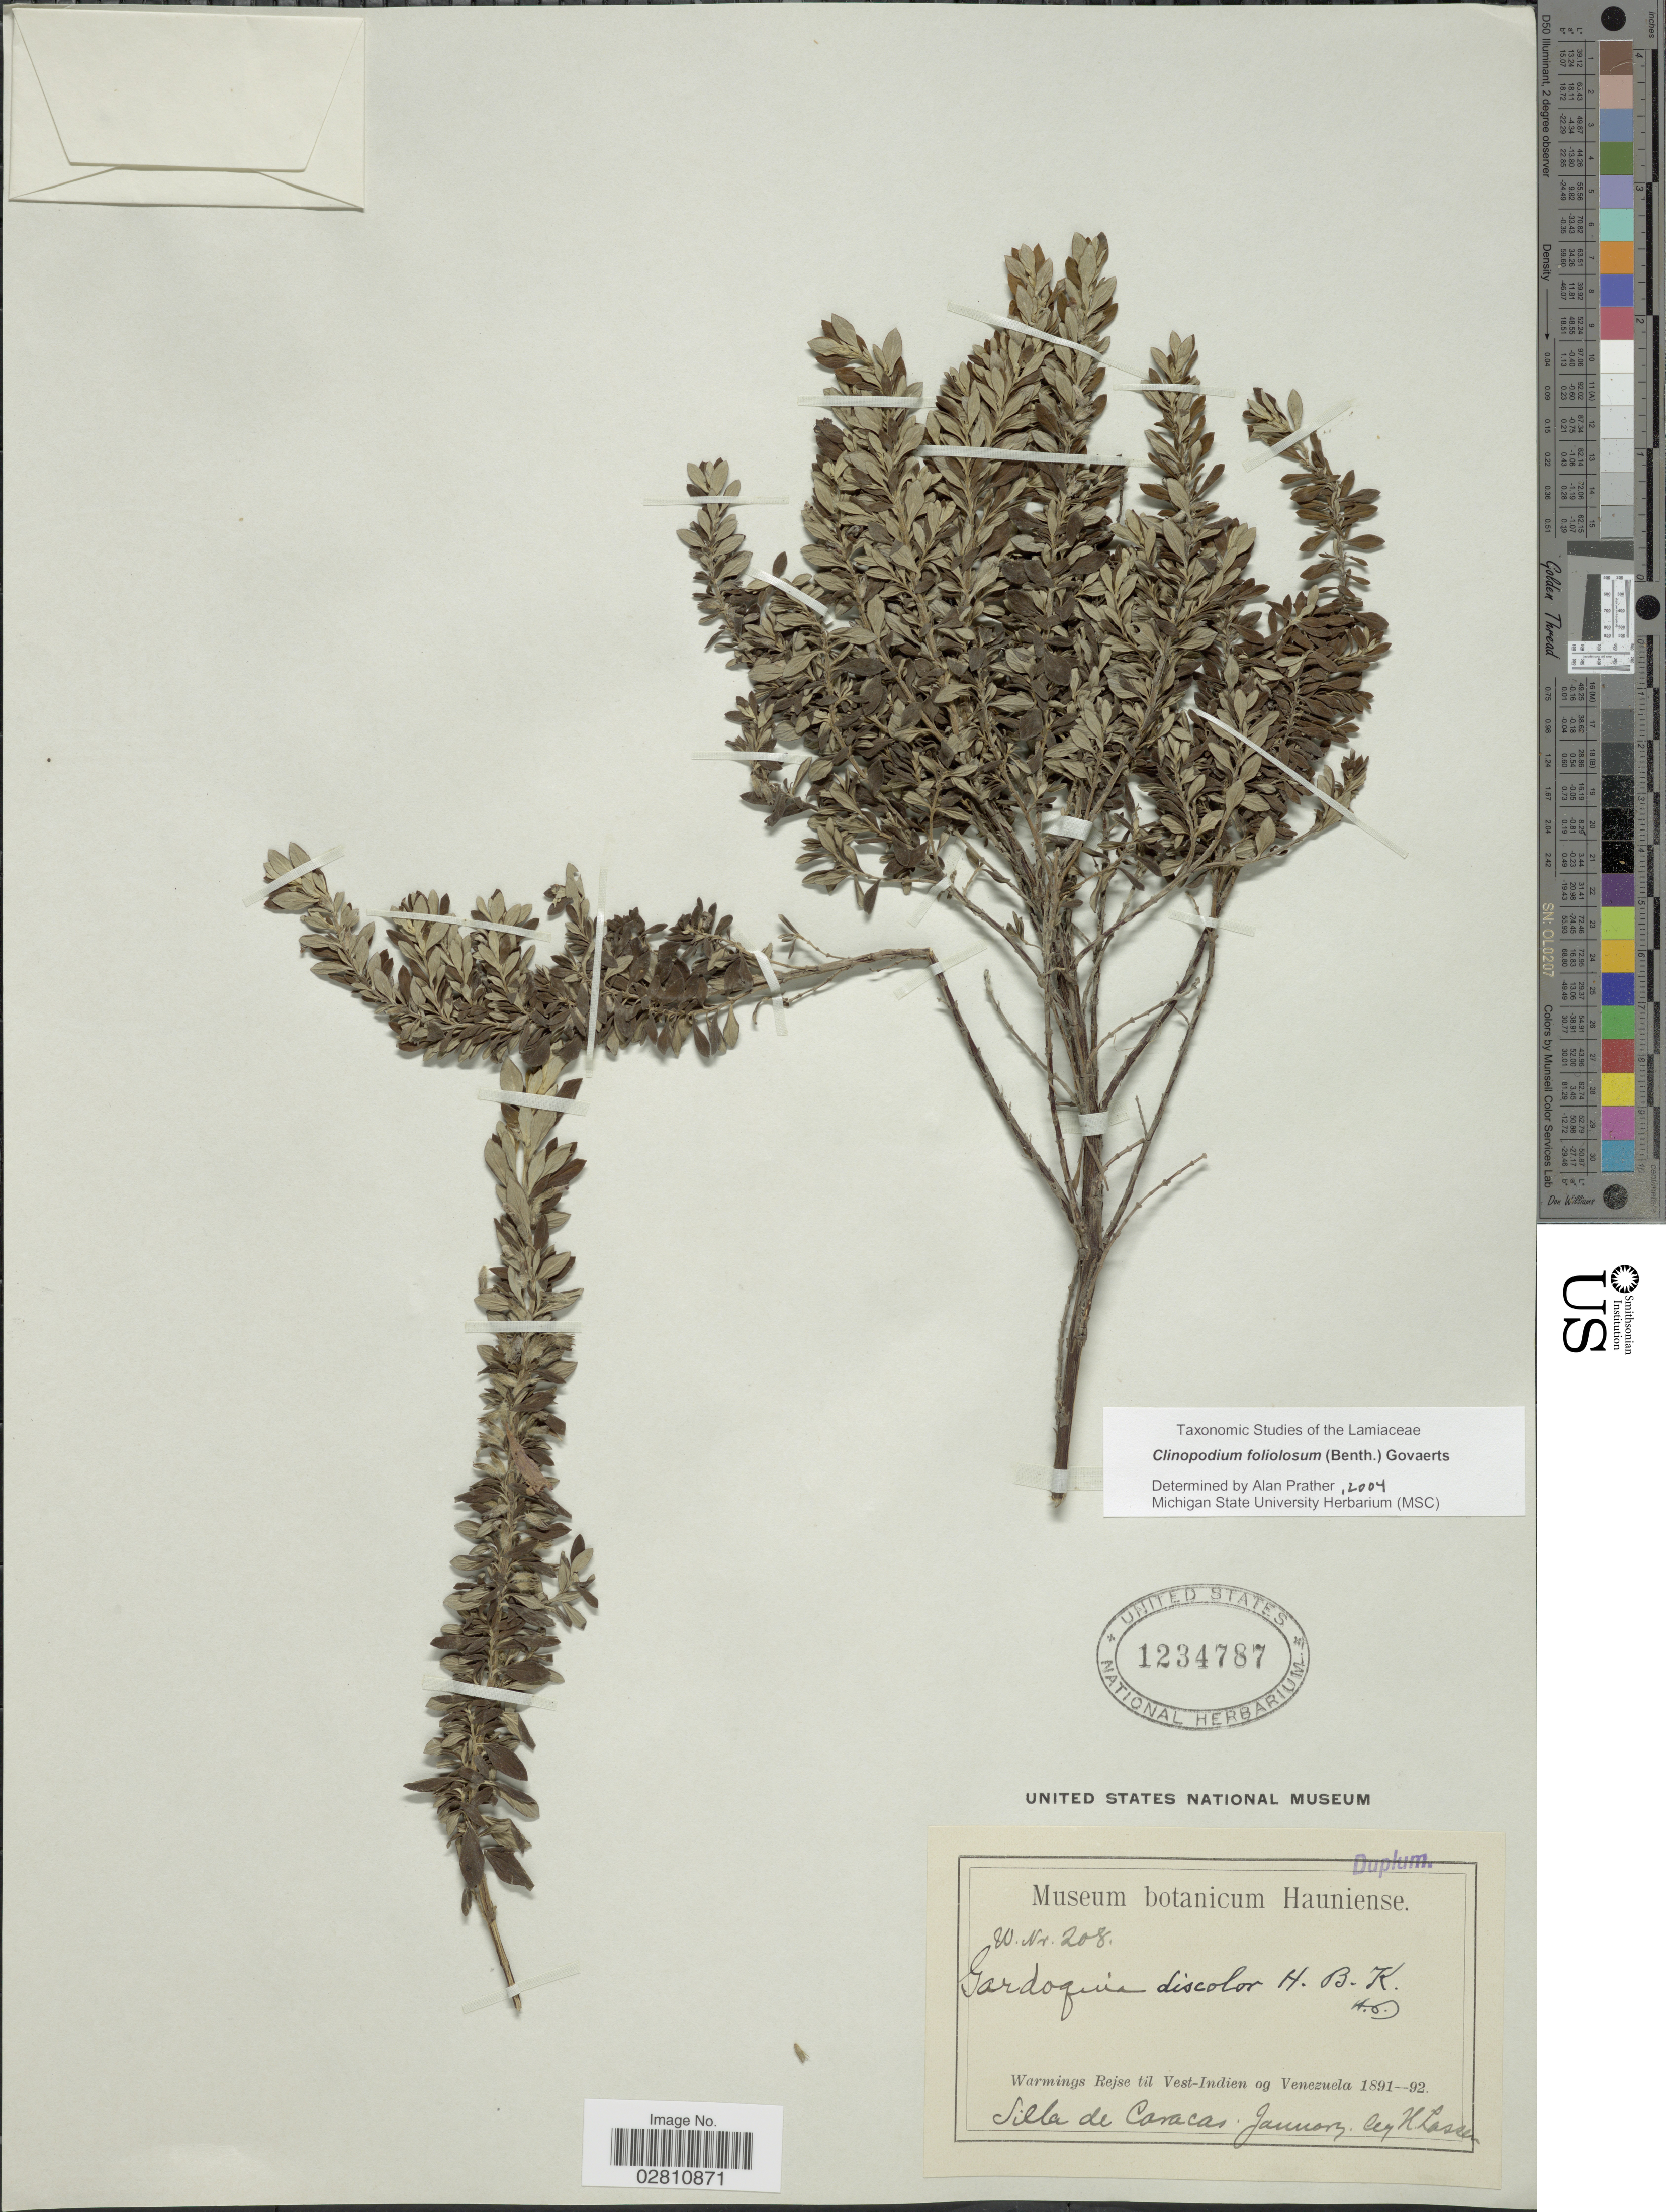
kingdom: Plantae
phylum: Tracheophyta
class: Magnoliopsida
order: Lamiales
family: Lamiaceae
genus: Clinopodium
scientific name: Clinopodium foliolosum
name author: (Benth.) Govaerts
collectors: H. Lassen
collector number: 208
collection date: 1891-01/1892-01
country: Venezuela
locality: Silla de Caracas.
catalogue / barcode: US 1234787